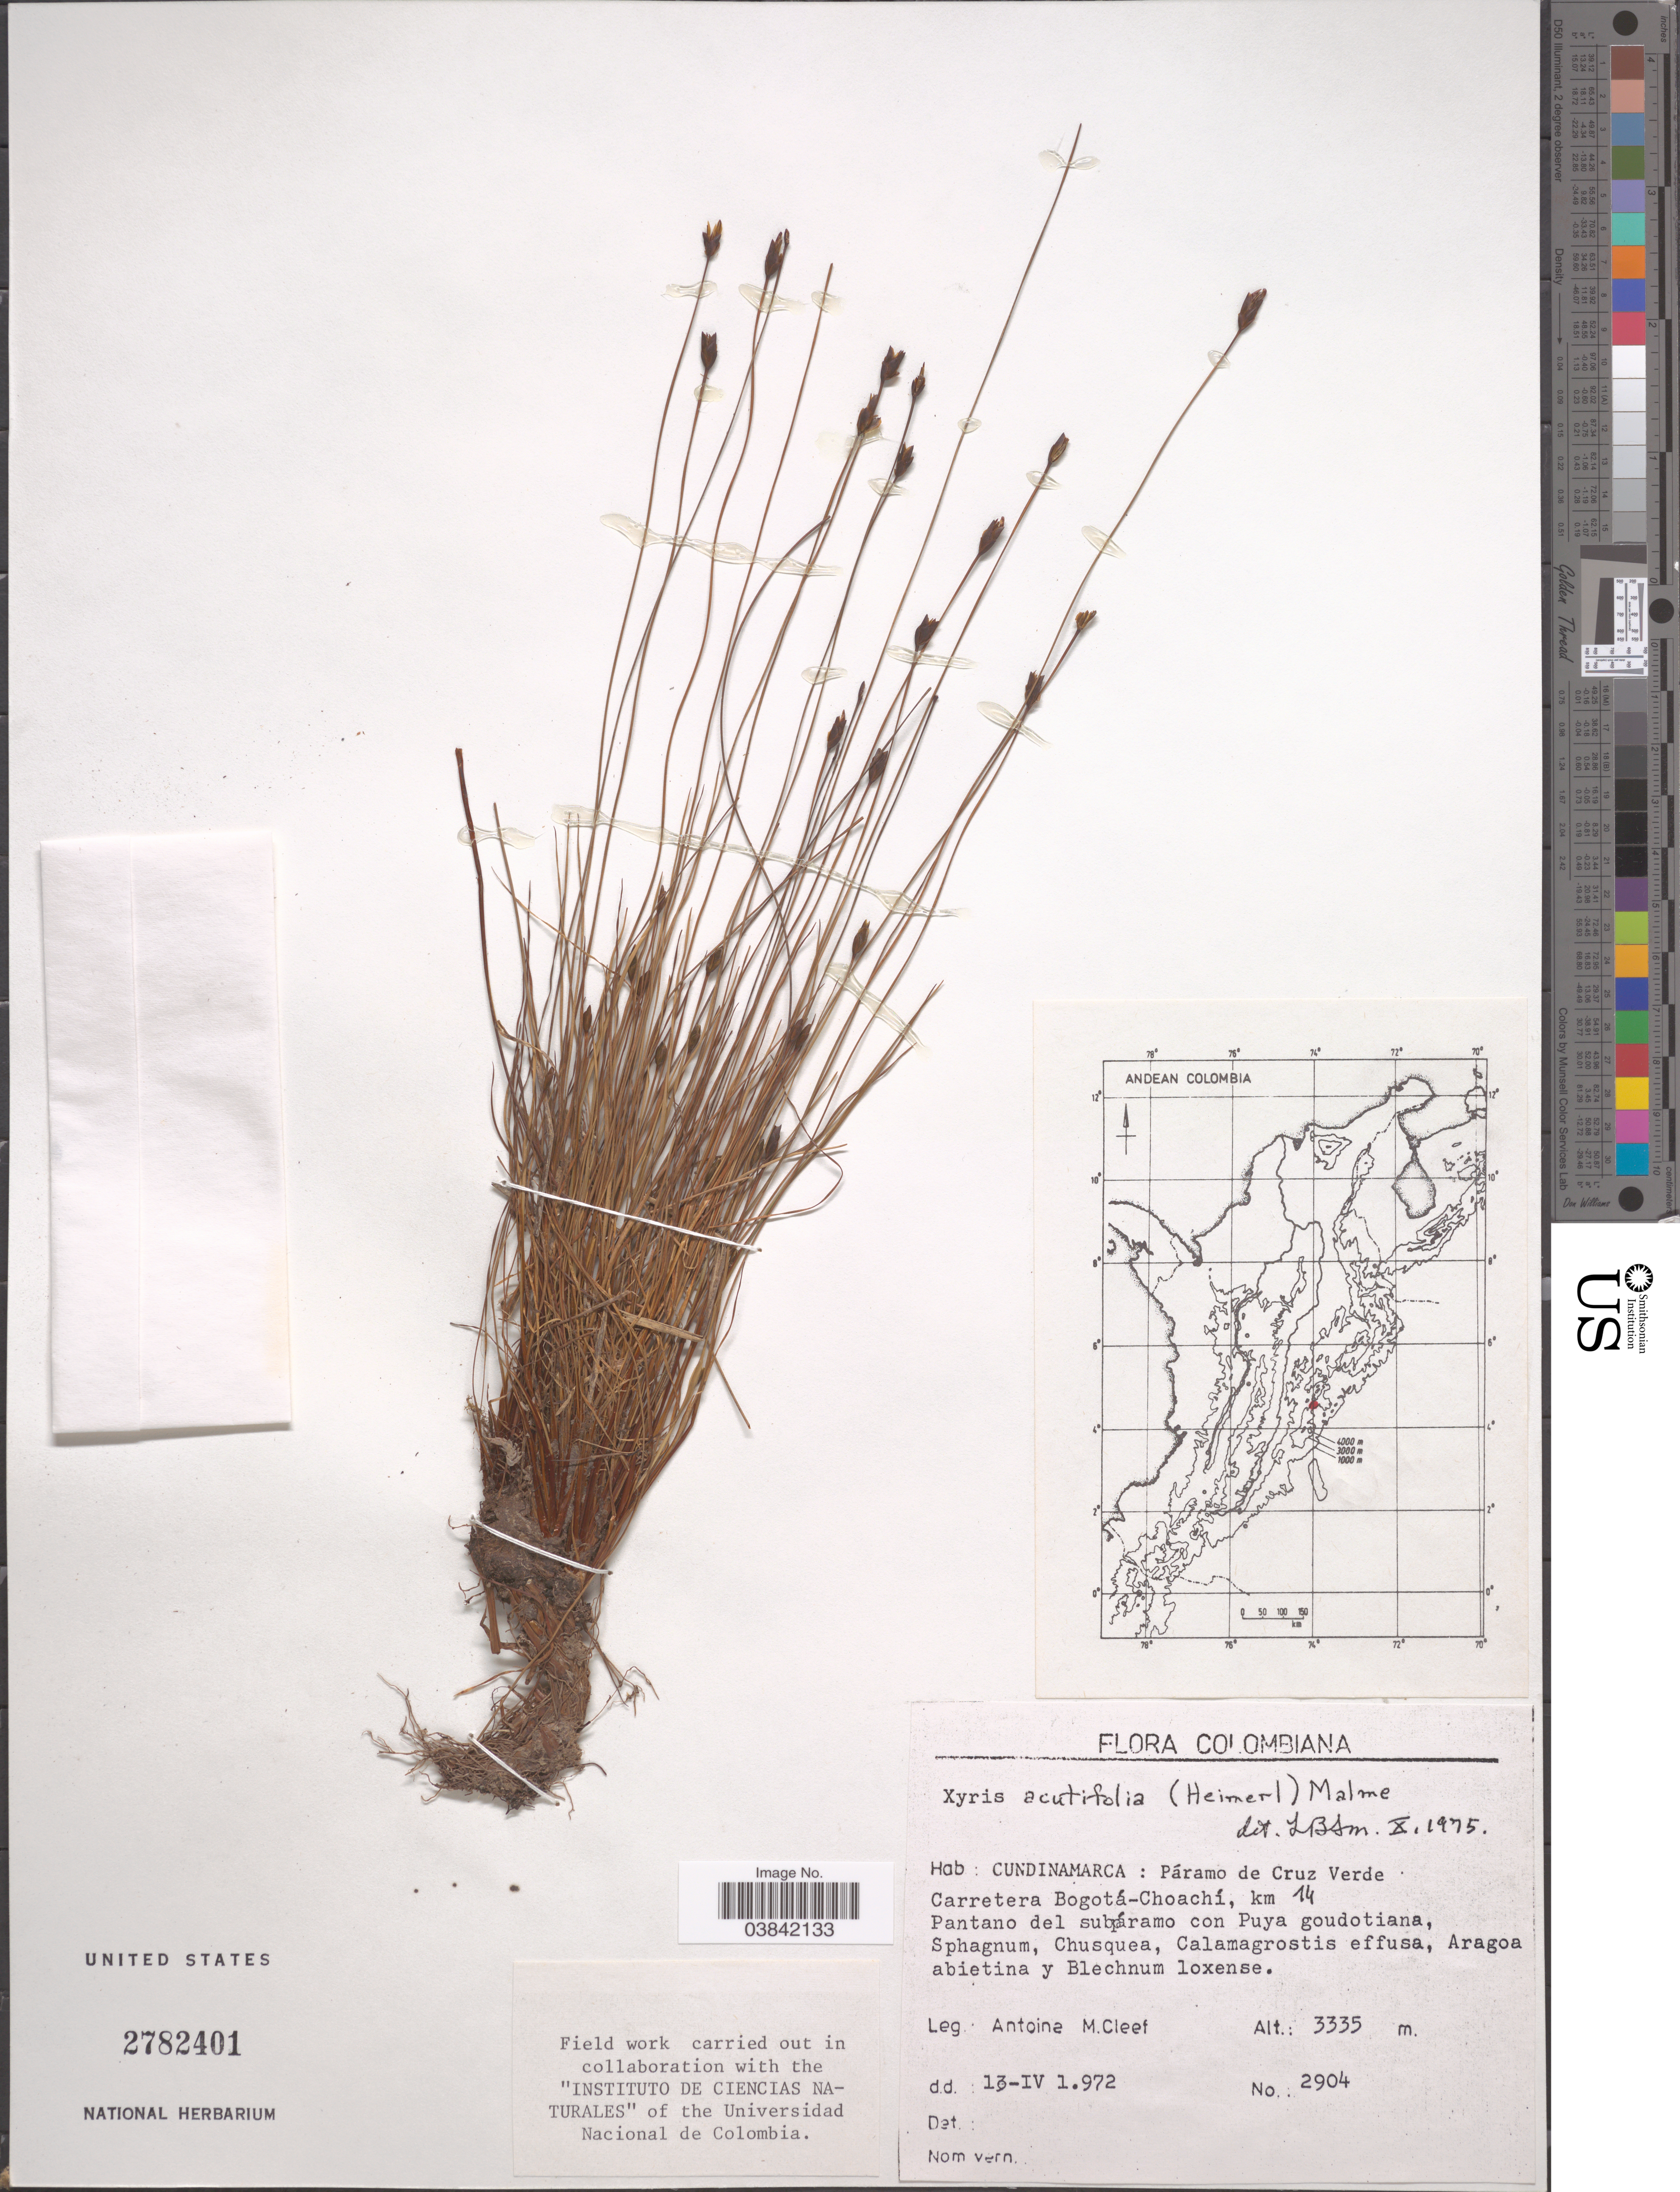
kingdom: Plantae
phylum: Tracheophyta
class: Liliopsida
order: Poales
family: Xyridaceae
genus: Xyris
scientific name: Xyris acutifolia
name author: (Heimerl) Malme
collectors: A. M. Cleef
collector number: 2904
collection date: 1972-04-13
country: Colombia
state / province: Cundinamarca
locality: Páramo de Cruz Verde. Carretera Bogotá-Choachí, km 14.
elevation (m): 3335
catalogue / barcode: US 2782401